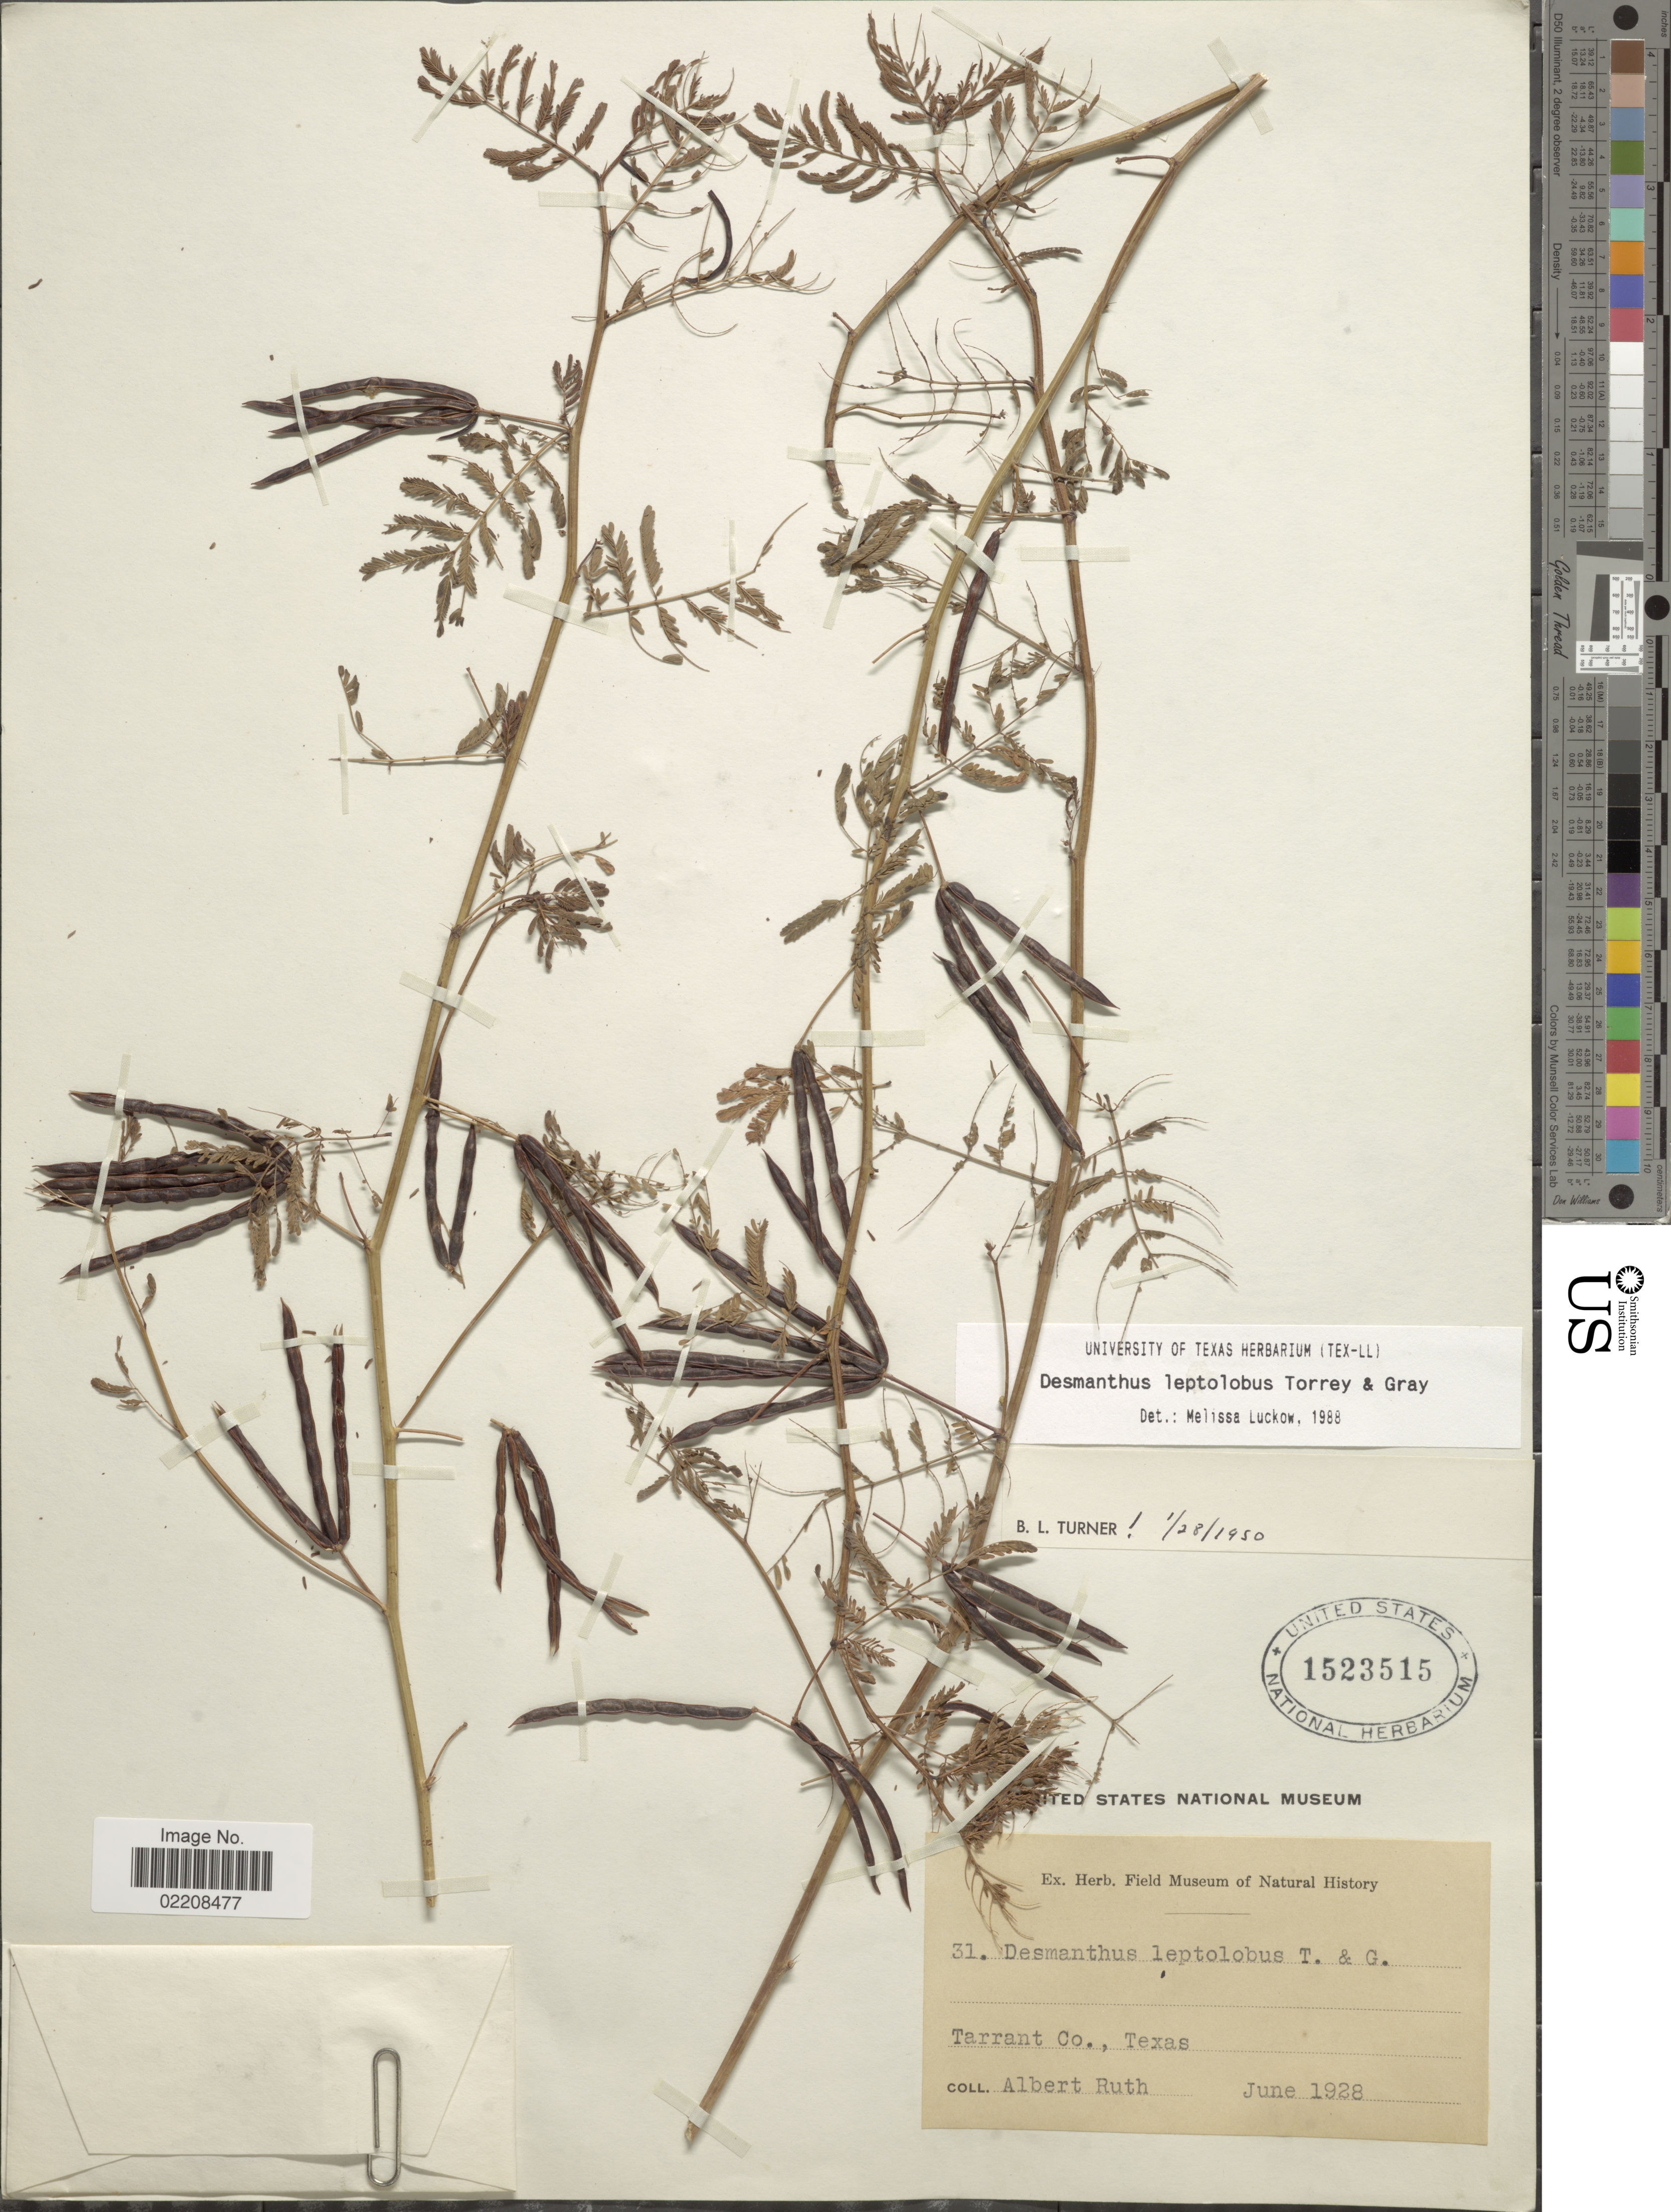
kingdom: Plantae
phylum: Tracheophyta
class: Magnoliopsida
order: Fabales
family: Fabaceae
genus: Desmanthus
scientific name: Desmanthus leptolobus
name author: Torr. & A. Gray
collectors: A. Ruth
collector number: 31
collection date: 1928-06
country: United States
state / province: Texas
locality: Tarrant Co., Texas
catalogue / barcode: US 1523515